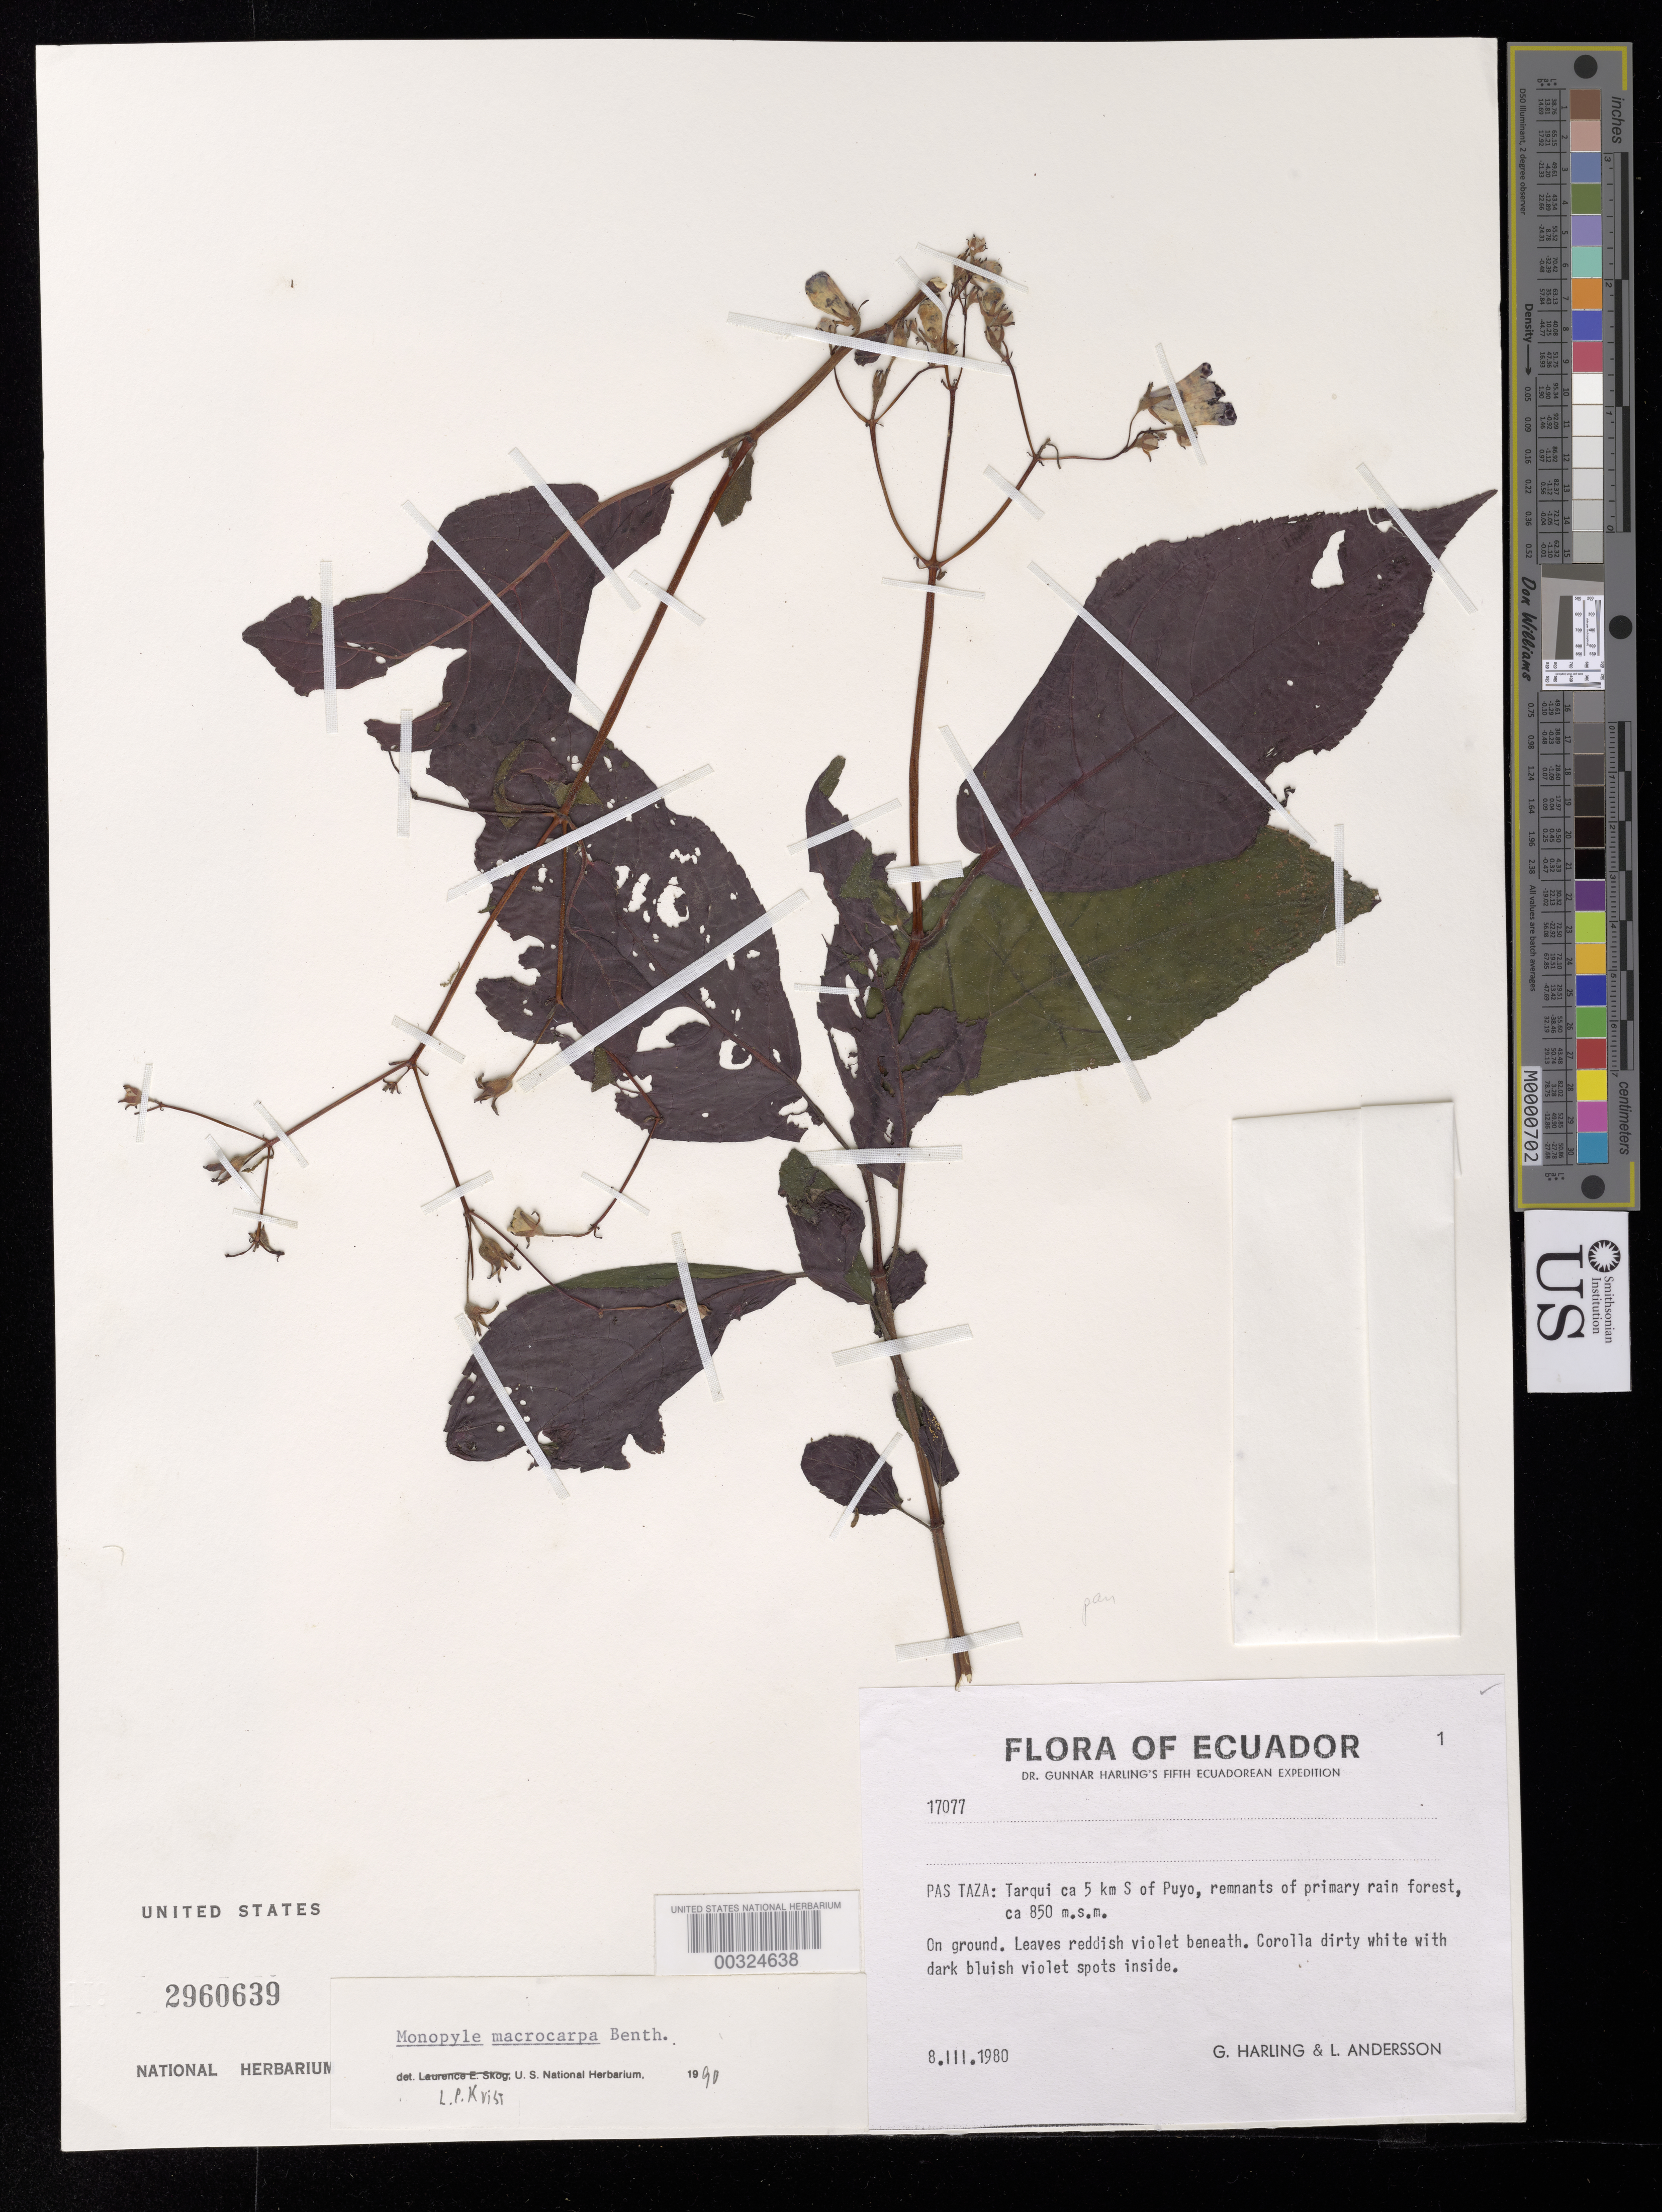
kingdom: Plantae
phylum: Tracheophyta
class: Magnoliopsida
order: Lamiales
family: Gesneriaceae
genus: Monopyle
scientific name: Monopyle macrocarpa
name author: Benth.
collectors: G. Harling & L. Andersson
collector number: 17077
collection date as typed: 08 Mar 1980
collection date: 1980-03-08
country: Ecuador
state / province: Pastaza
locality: Tarqui ca 5 km S of Puyo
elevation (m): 850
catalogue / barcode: US 2960639